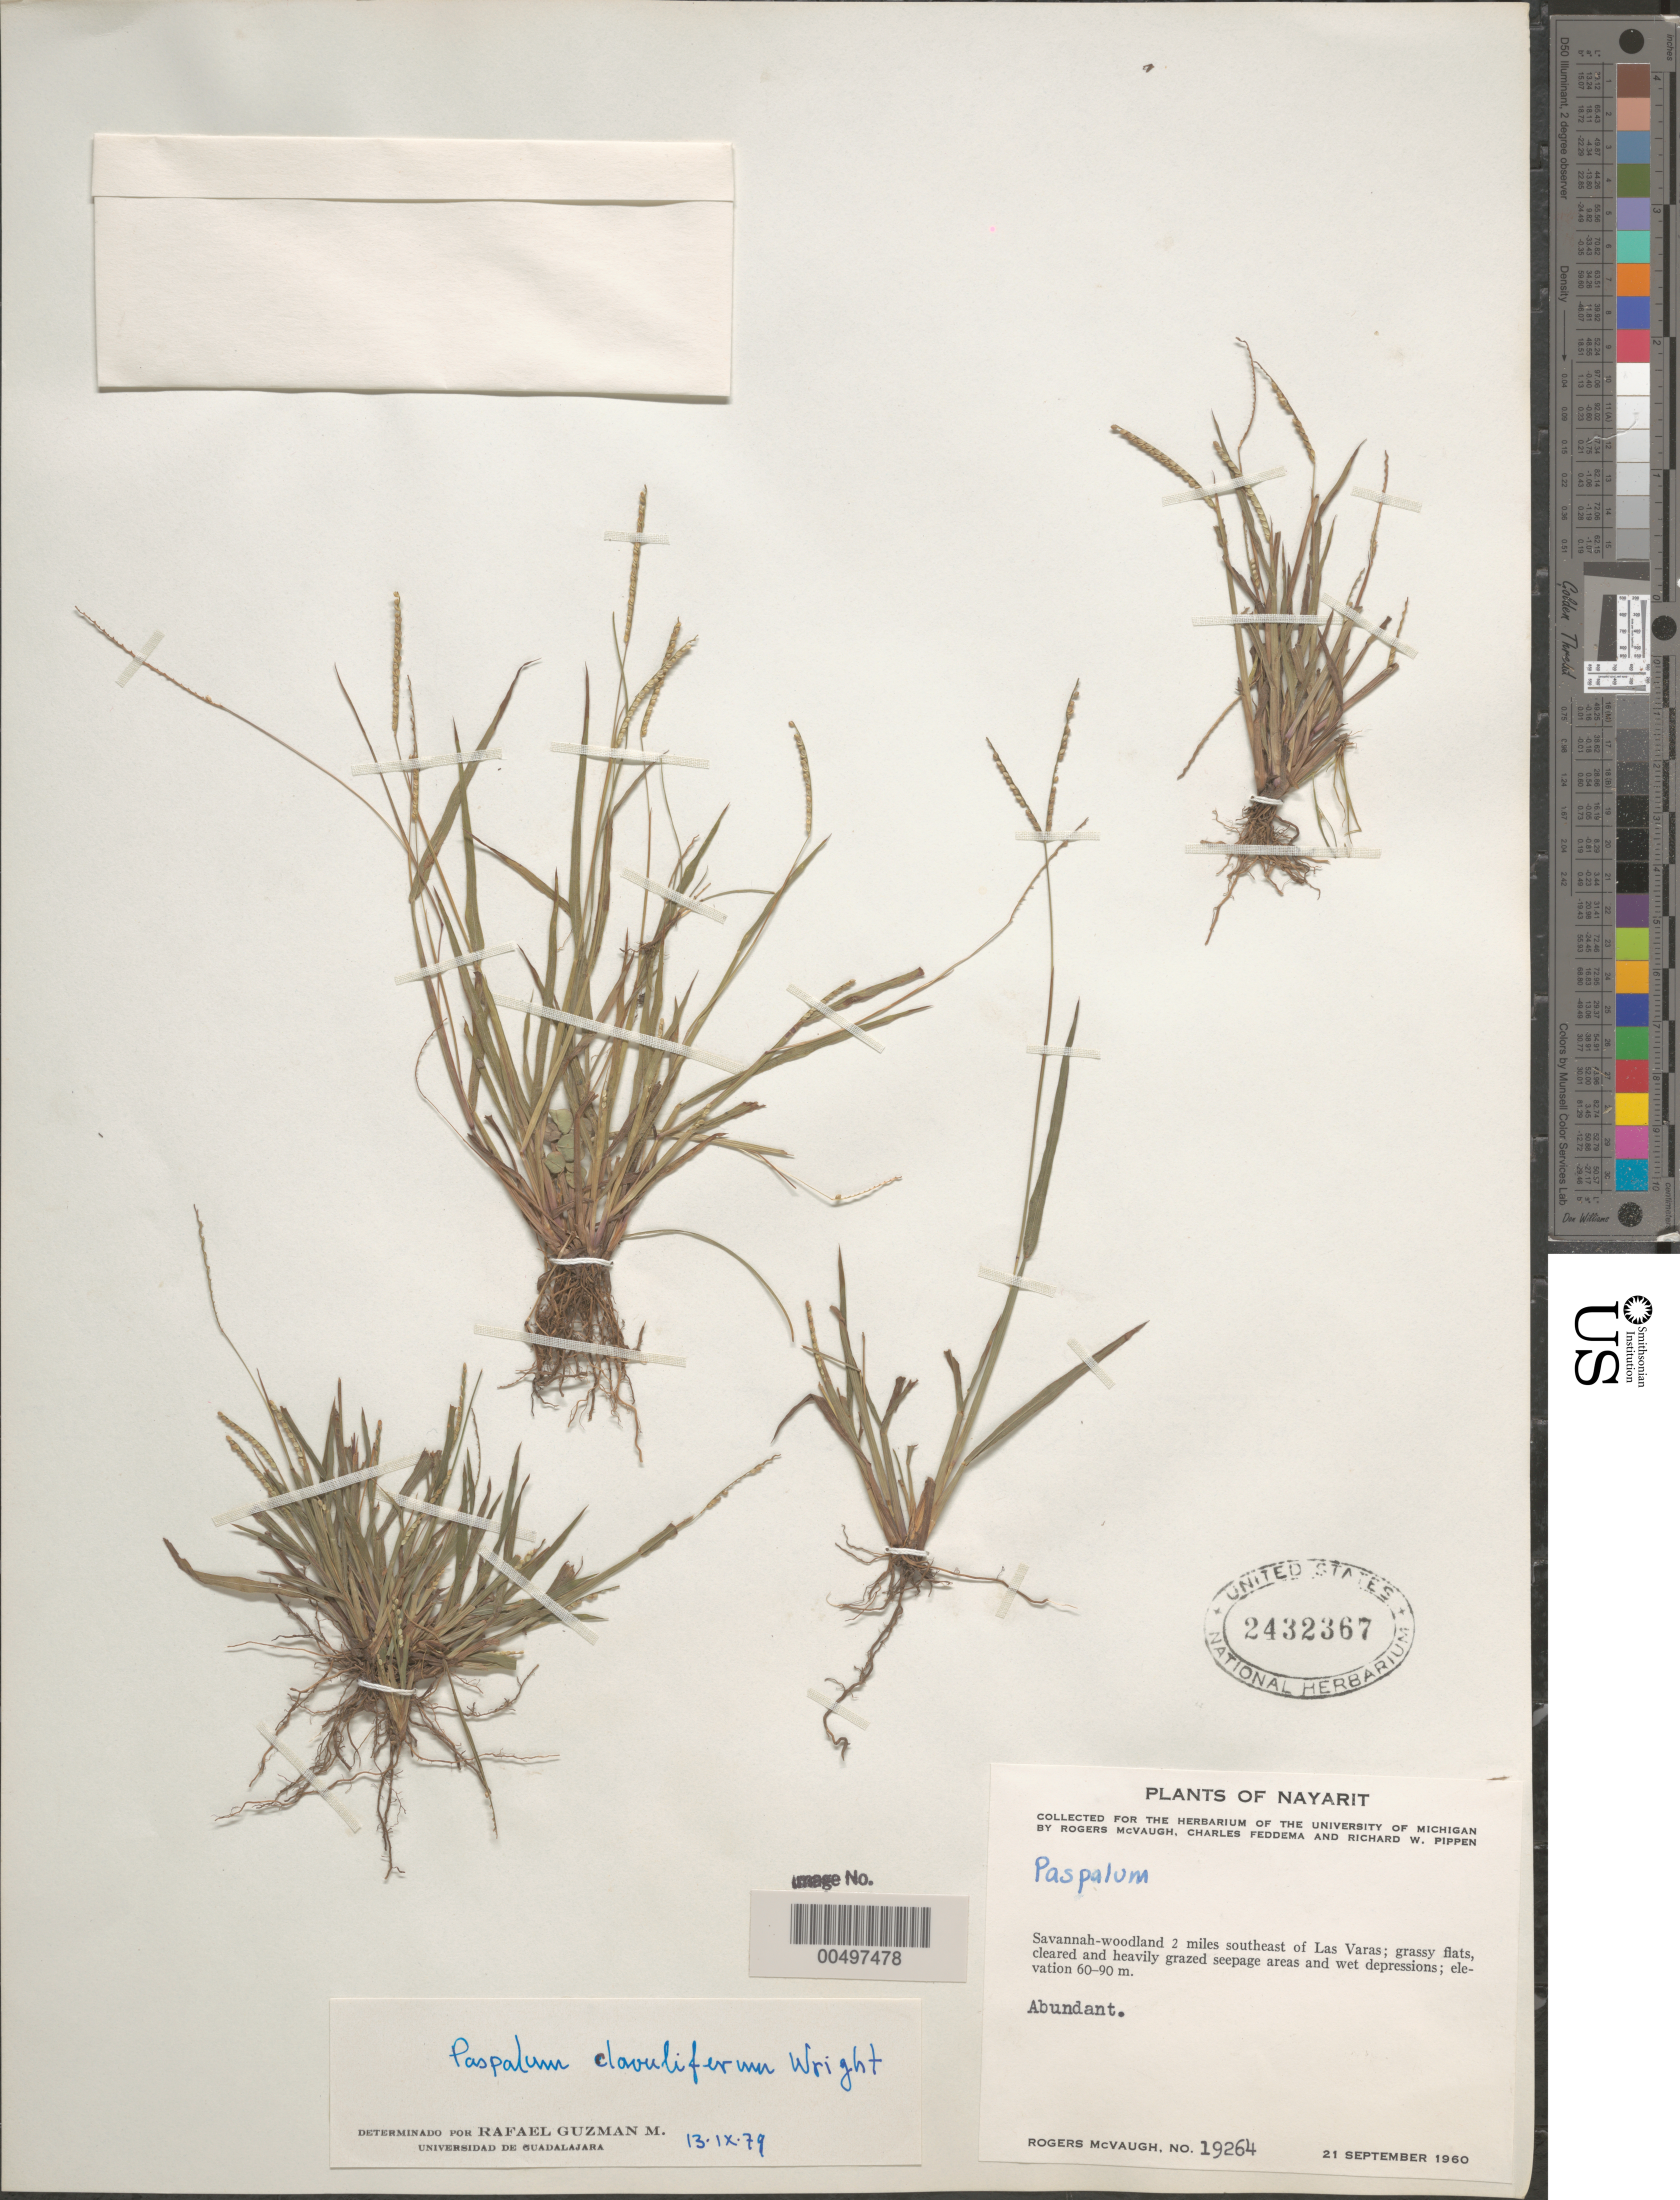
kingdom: Plantae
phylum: Tracheophyta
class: Liliopsida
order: Poales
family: Poaceae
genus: Paspalum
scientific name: Paspalum claviliferum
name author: C. Wright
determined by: Guzman-M., R.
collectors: R. McVaugh, C. Feddema & R. W. Pippen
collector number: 19264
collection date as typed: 21 Sep 1960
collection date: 1960-09-21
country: Mexico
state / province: Nayarit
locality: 2 mi SE of Las Varas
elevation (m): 60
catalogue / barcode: US 2432367